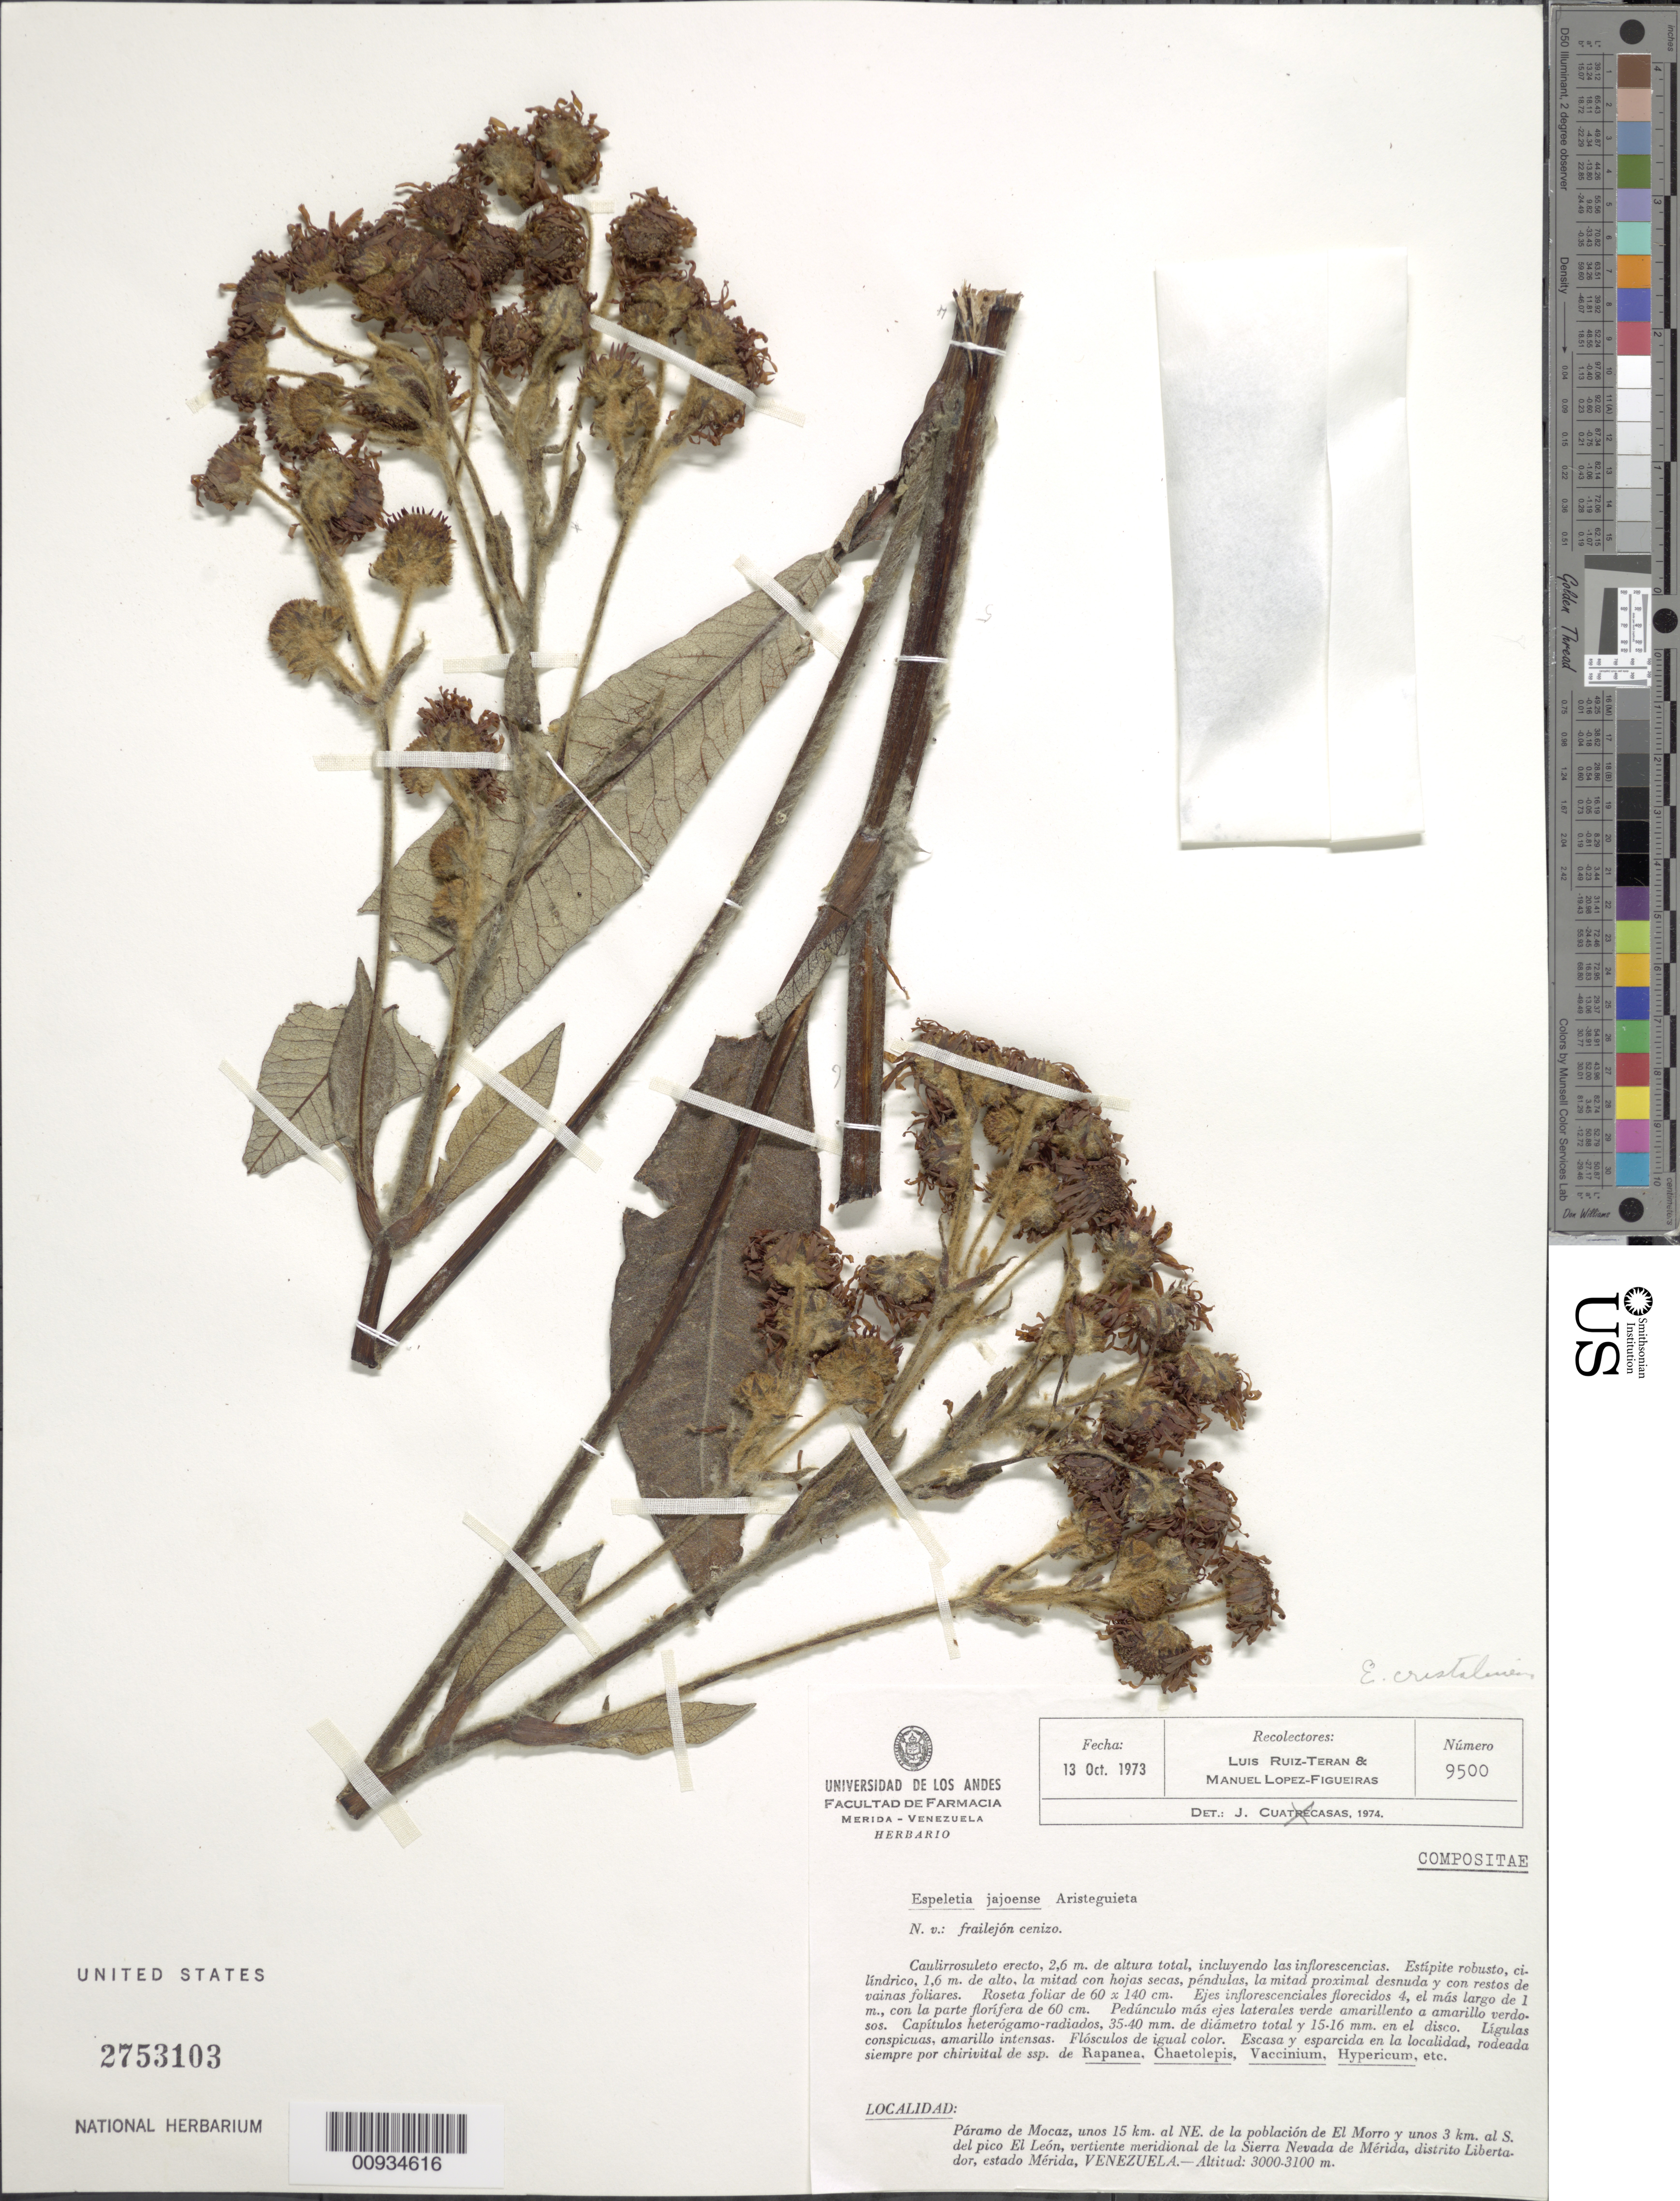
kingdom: Plantae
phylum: Tracheophyta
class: Magnoliopsida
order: Asterales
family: Asteraceae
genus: Espeletiopsis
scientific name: Espeletiopsis cristalinensis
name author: (Cuatrec.) Cuatrec.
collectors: L. E. Ruíz-Terán & M. López Figueiras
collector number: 9500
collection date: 1973-10-13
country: Venezuela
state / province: Mérida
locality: Paramo de Mocaz, unos 15 km. al NE. de la poblacion de El Morro y unos 3 km. al S. del pico El Leon, vertiente meridional de la Sierra Nevada de Merida Libertador, estado Merida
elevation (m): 3000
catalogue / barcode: US 2753103